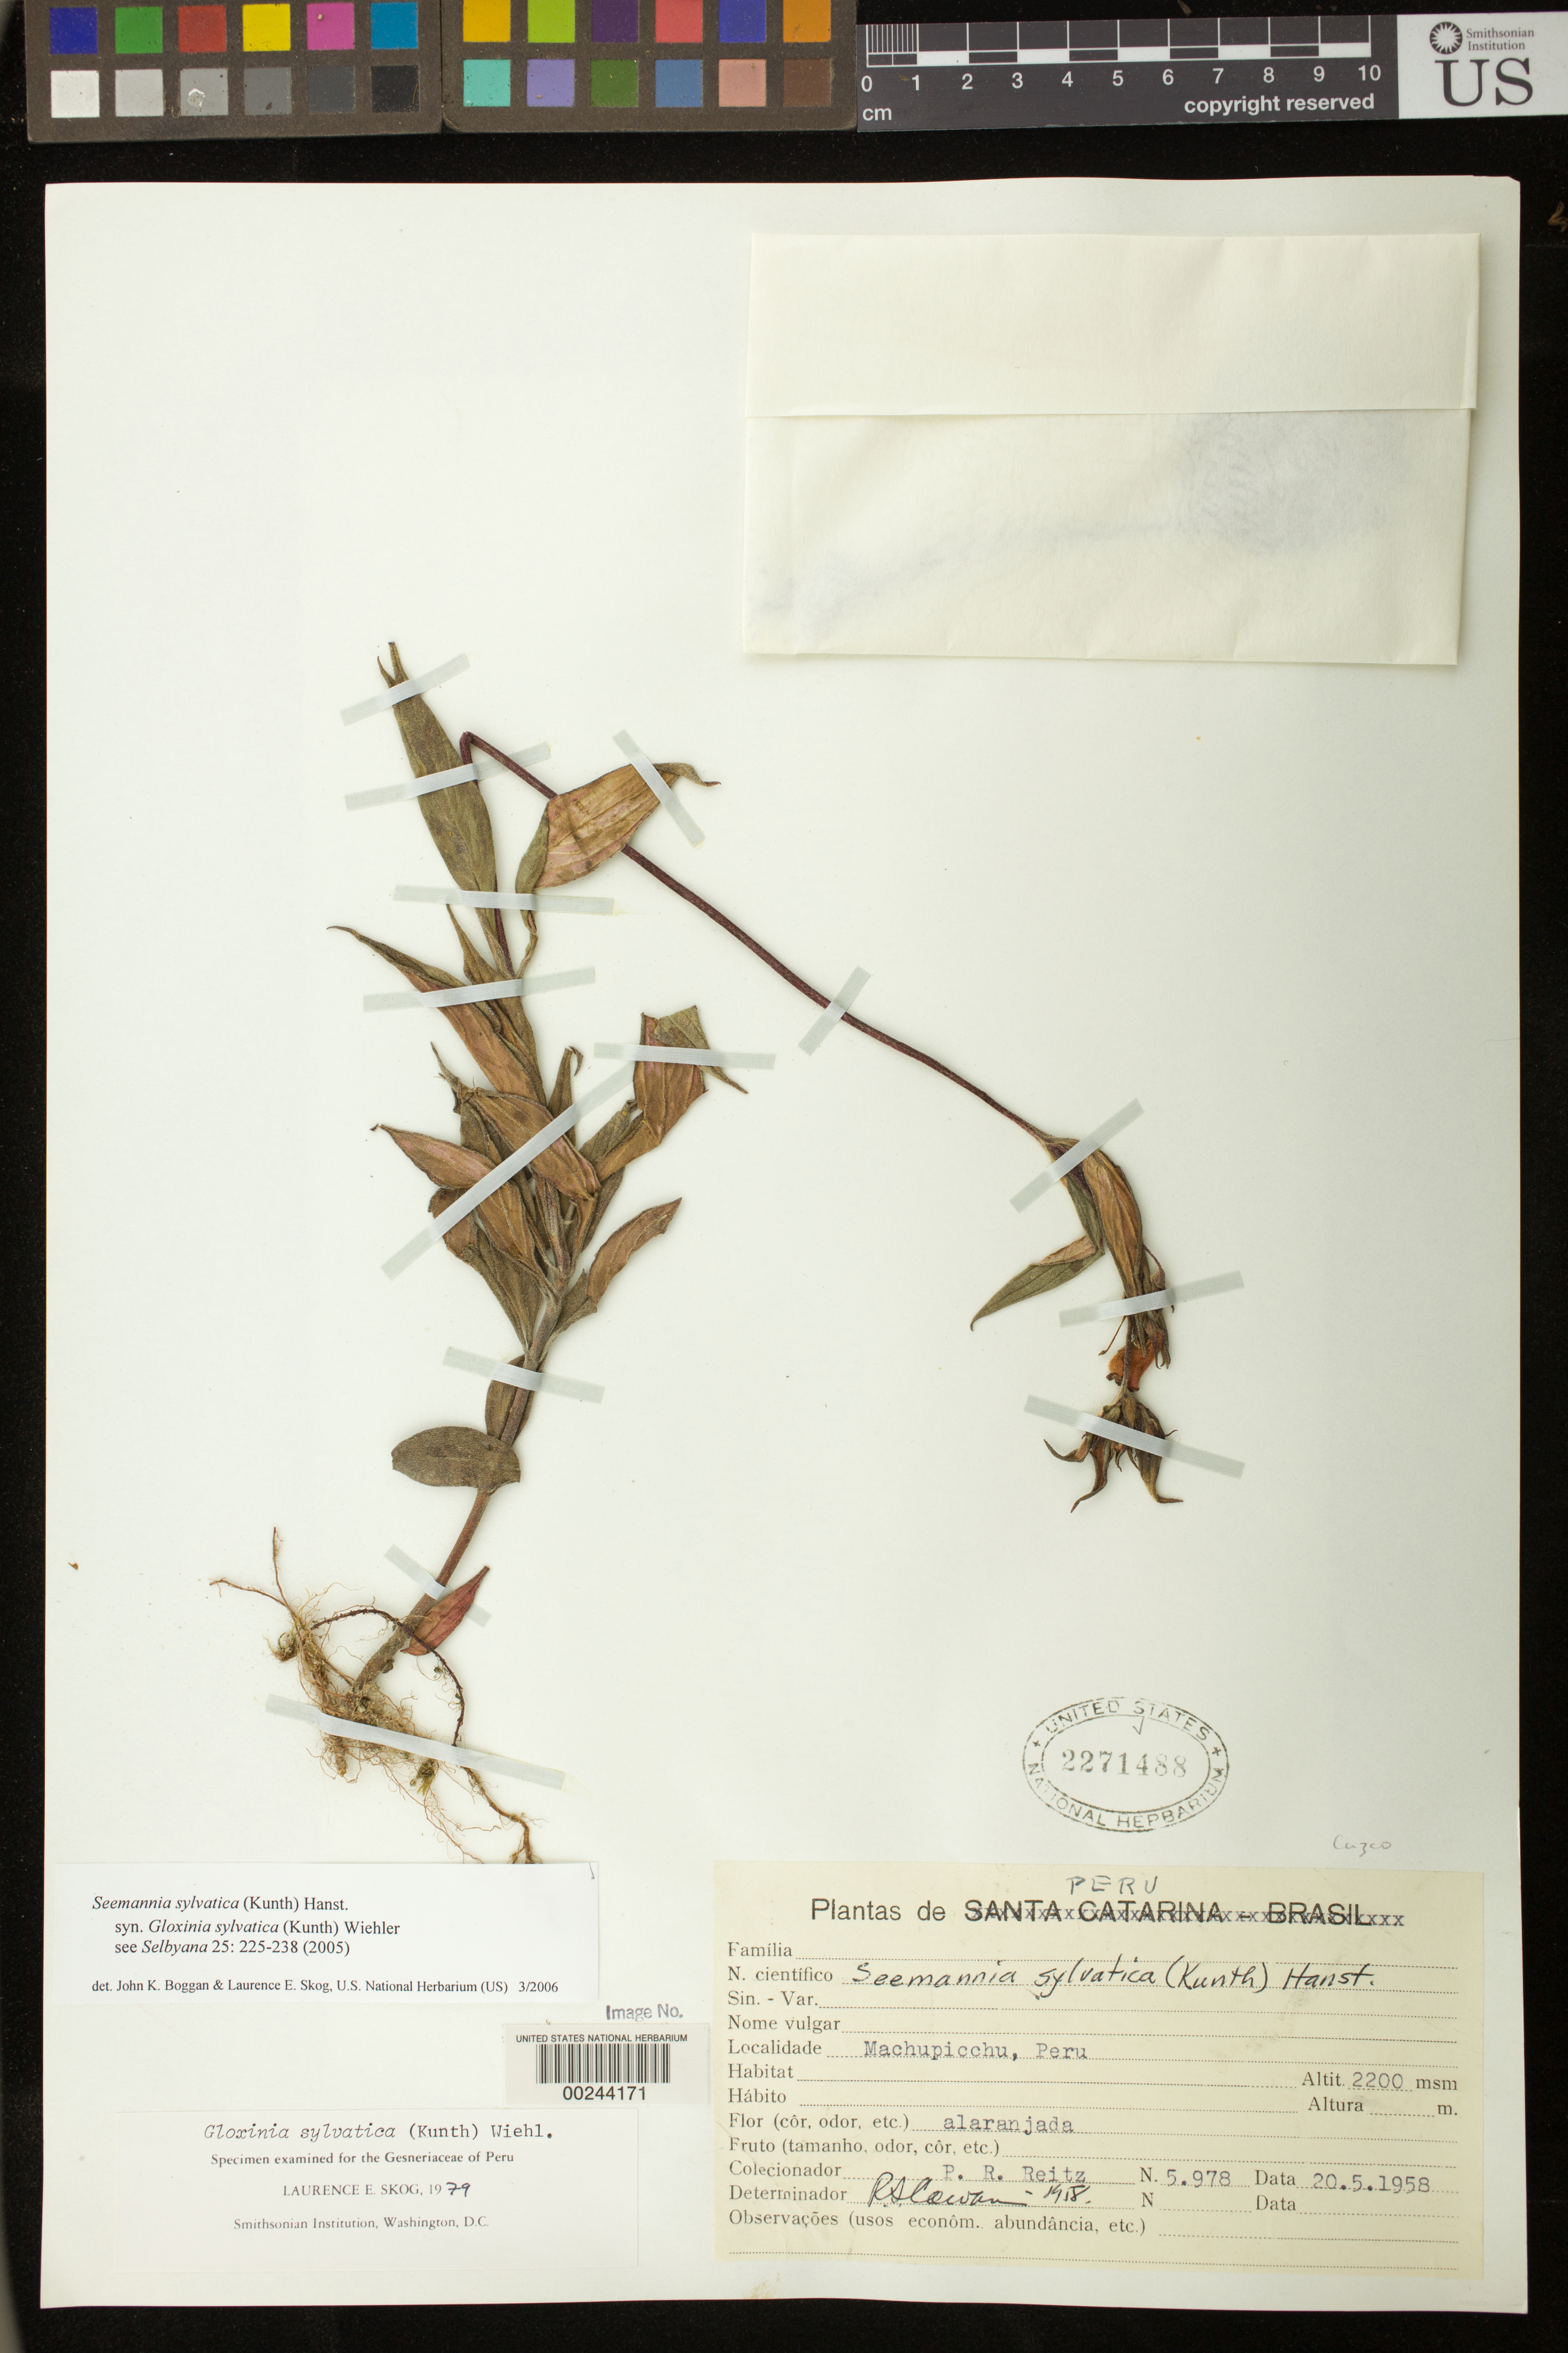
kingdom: Plantae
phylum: Tracheophyta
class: Magnoliopsida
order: Lamiales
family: Gesneriaceae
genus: Seemannia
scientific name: Seemannia sylvatica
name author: (Kunth) Hanst.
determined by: Boggan, J. K.; Skog, L. E.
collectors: R. Reitz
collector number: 5978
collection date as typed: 20 May 1958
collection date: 1958-05-20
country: Peru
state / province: Cusco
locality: Machupicchu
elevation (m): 2200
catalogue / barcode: US 2271488